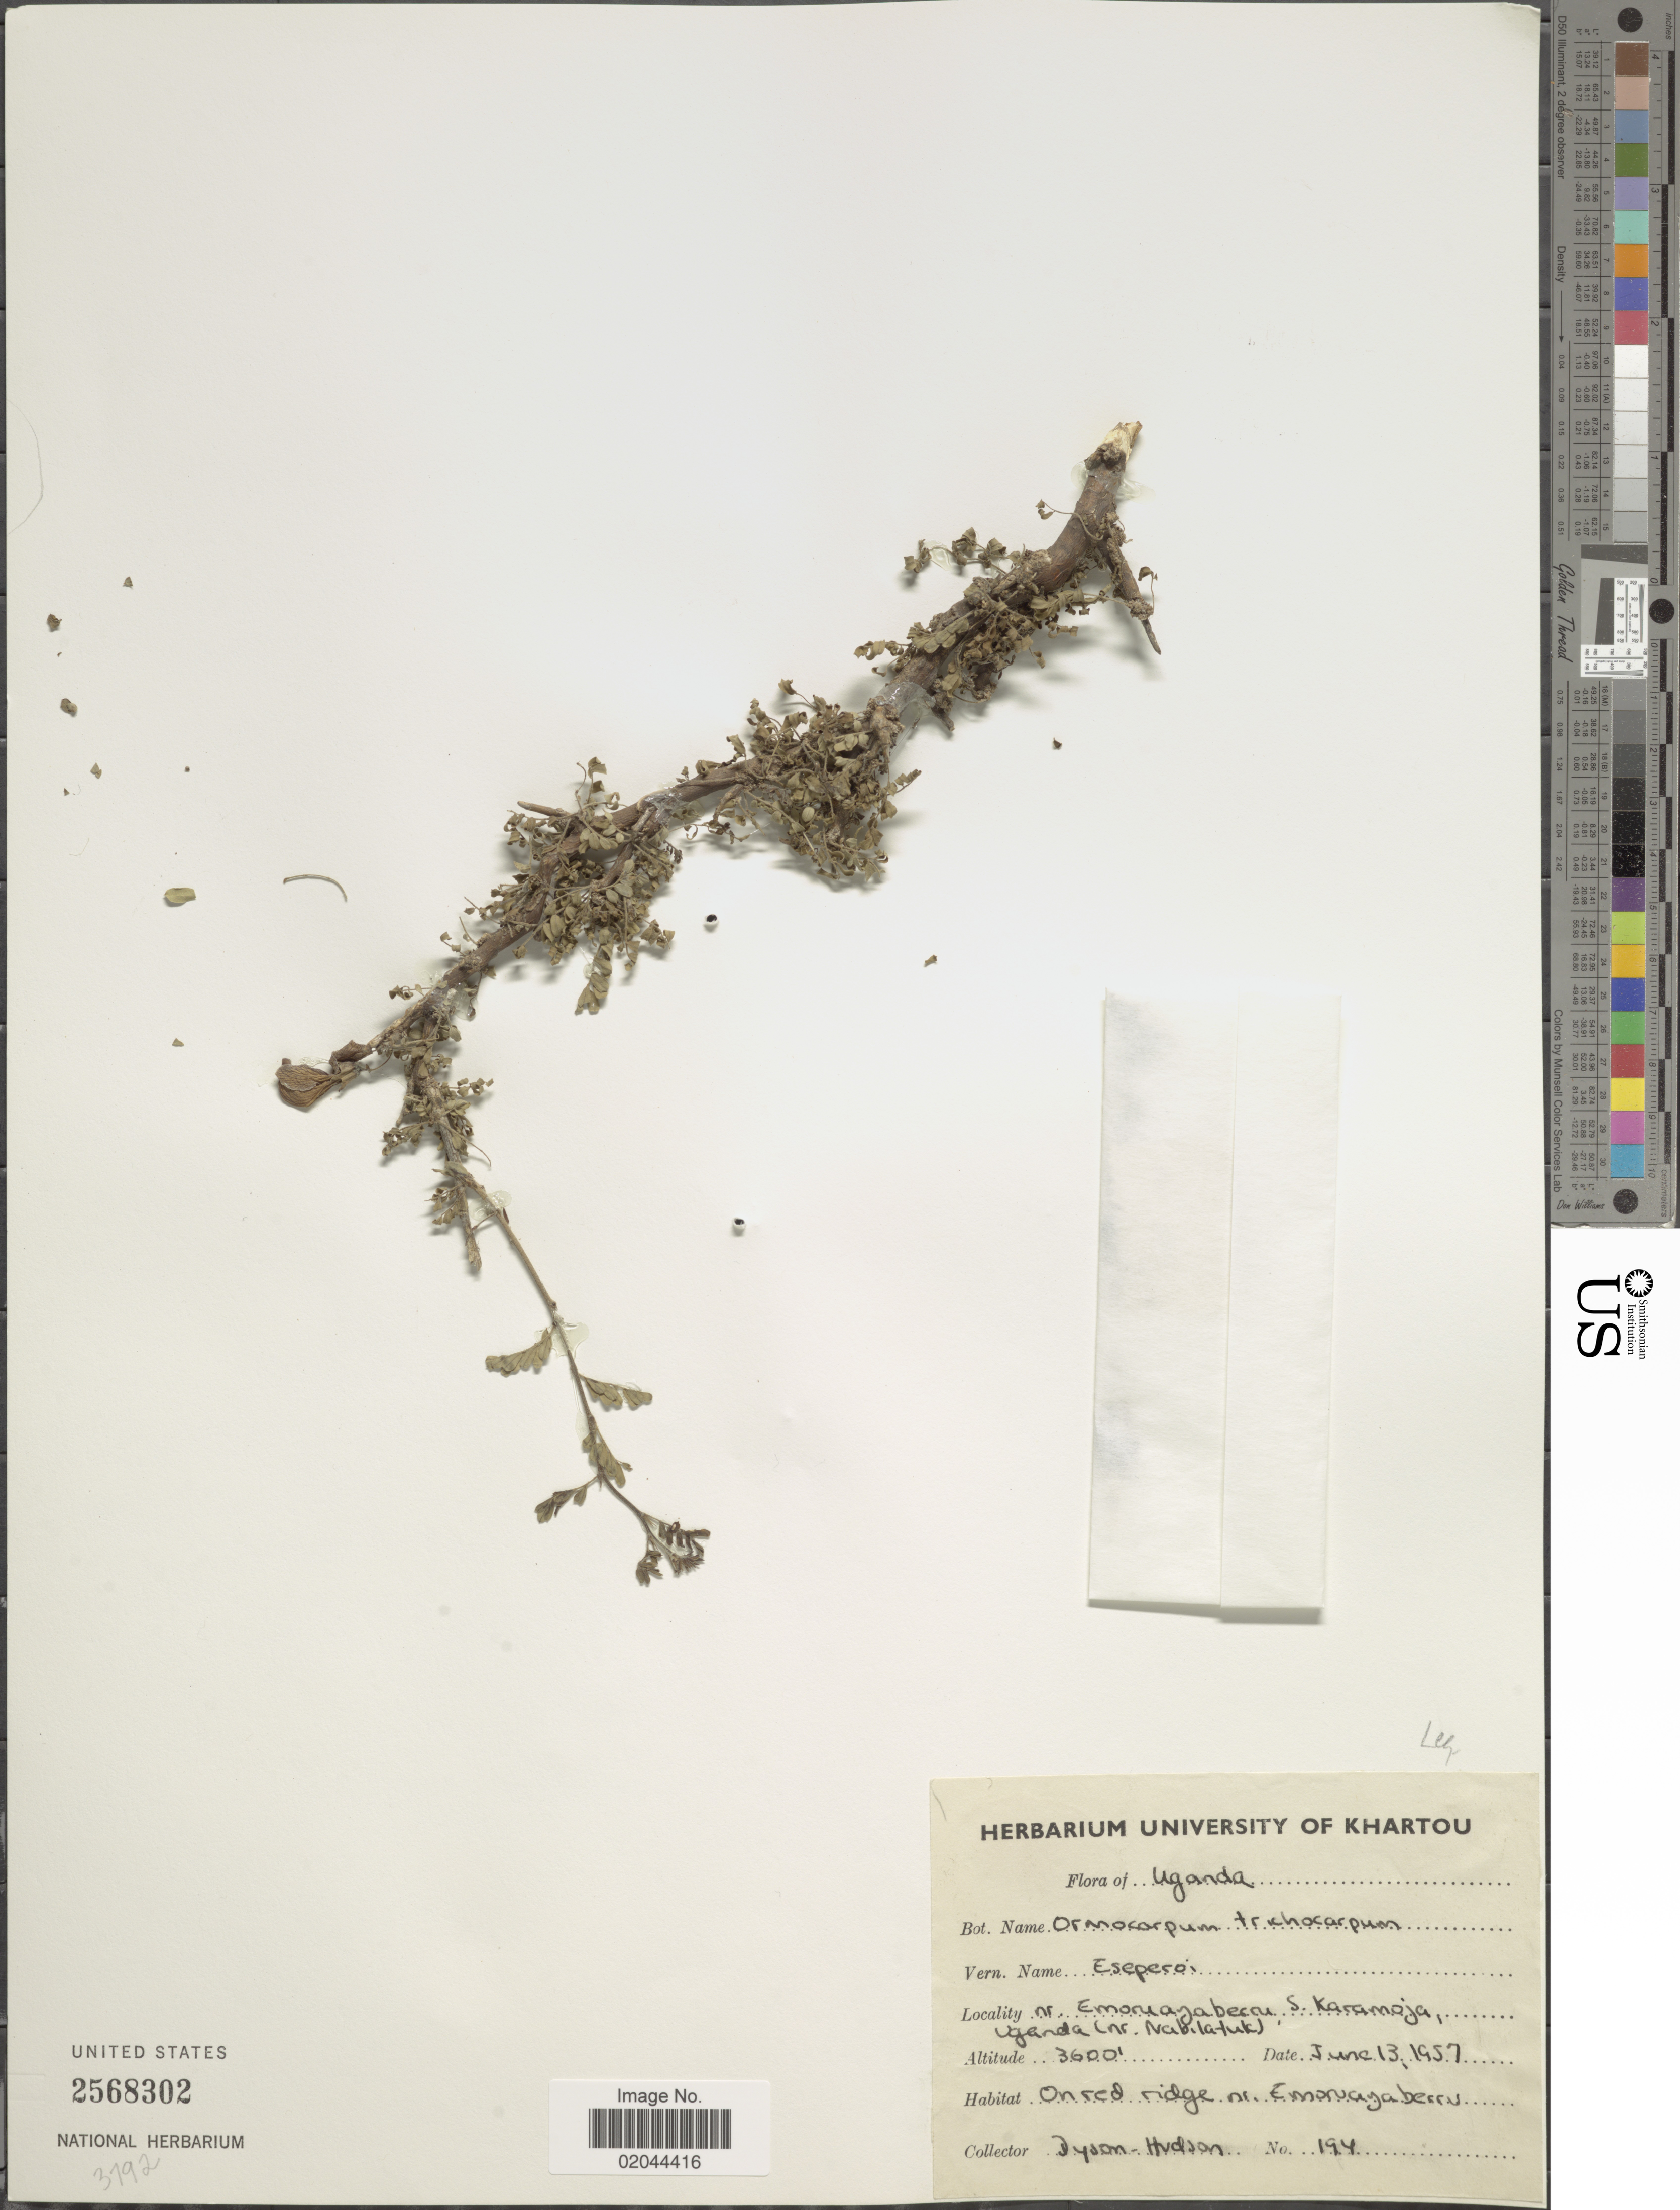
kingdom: Plantae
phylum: Tracheophyta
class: Magnoliopsida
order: Fabales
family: Fabaceae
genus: Ormocarpum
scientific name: Ormocarpum trichocarpum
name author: (Taub.) Engl.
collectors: Dyson-Hudson, --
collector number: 194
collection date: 1957-06-13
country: Uganda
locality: Nr. Emoruangaberru S. Karamoja (Nr. Nabilatuk), on red ridge nr. Emoruangaberru.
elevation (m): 1097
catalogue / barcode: US 2568302